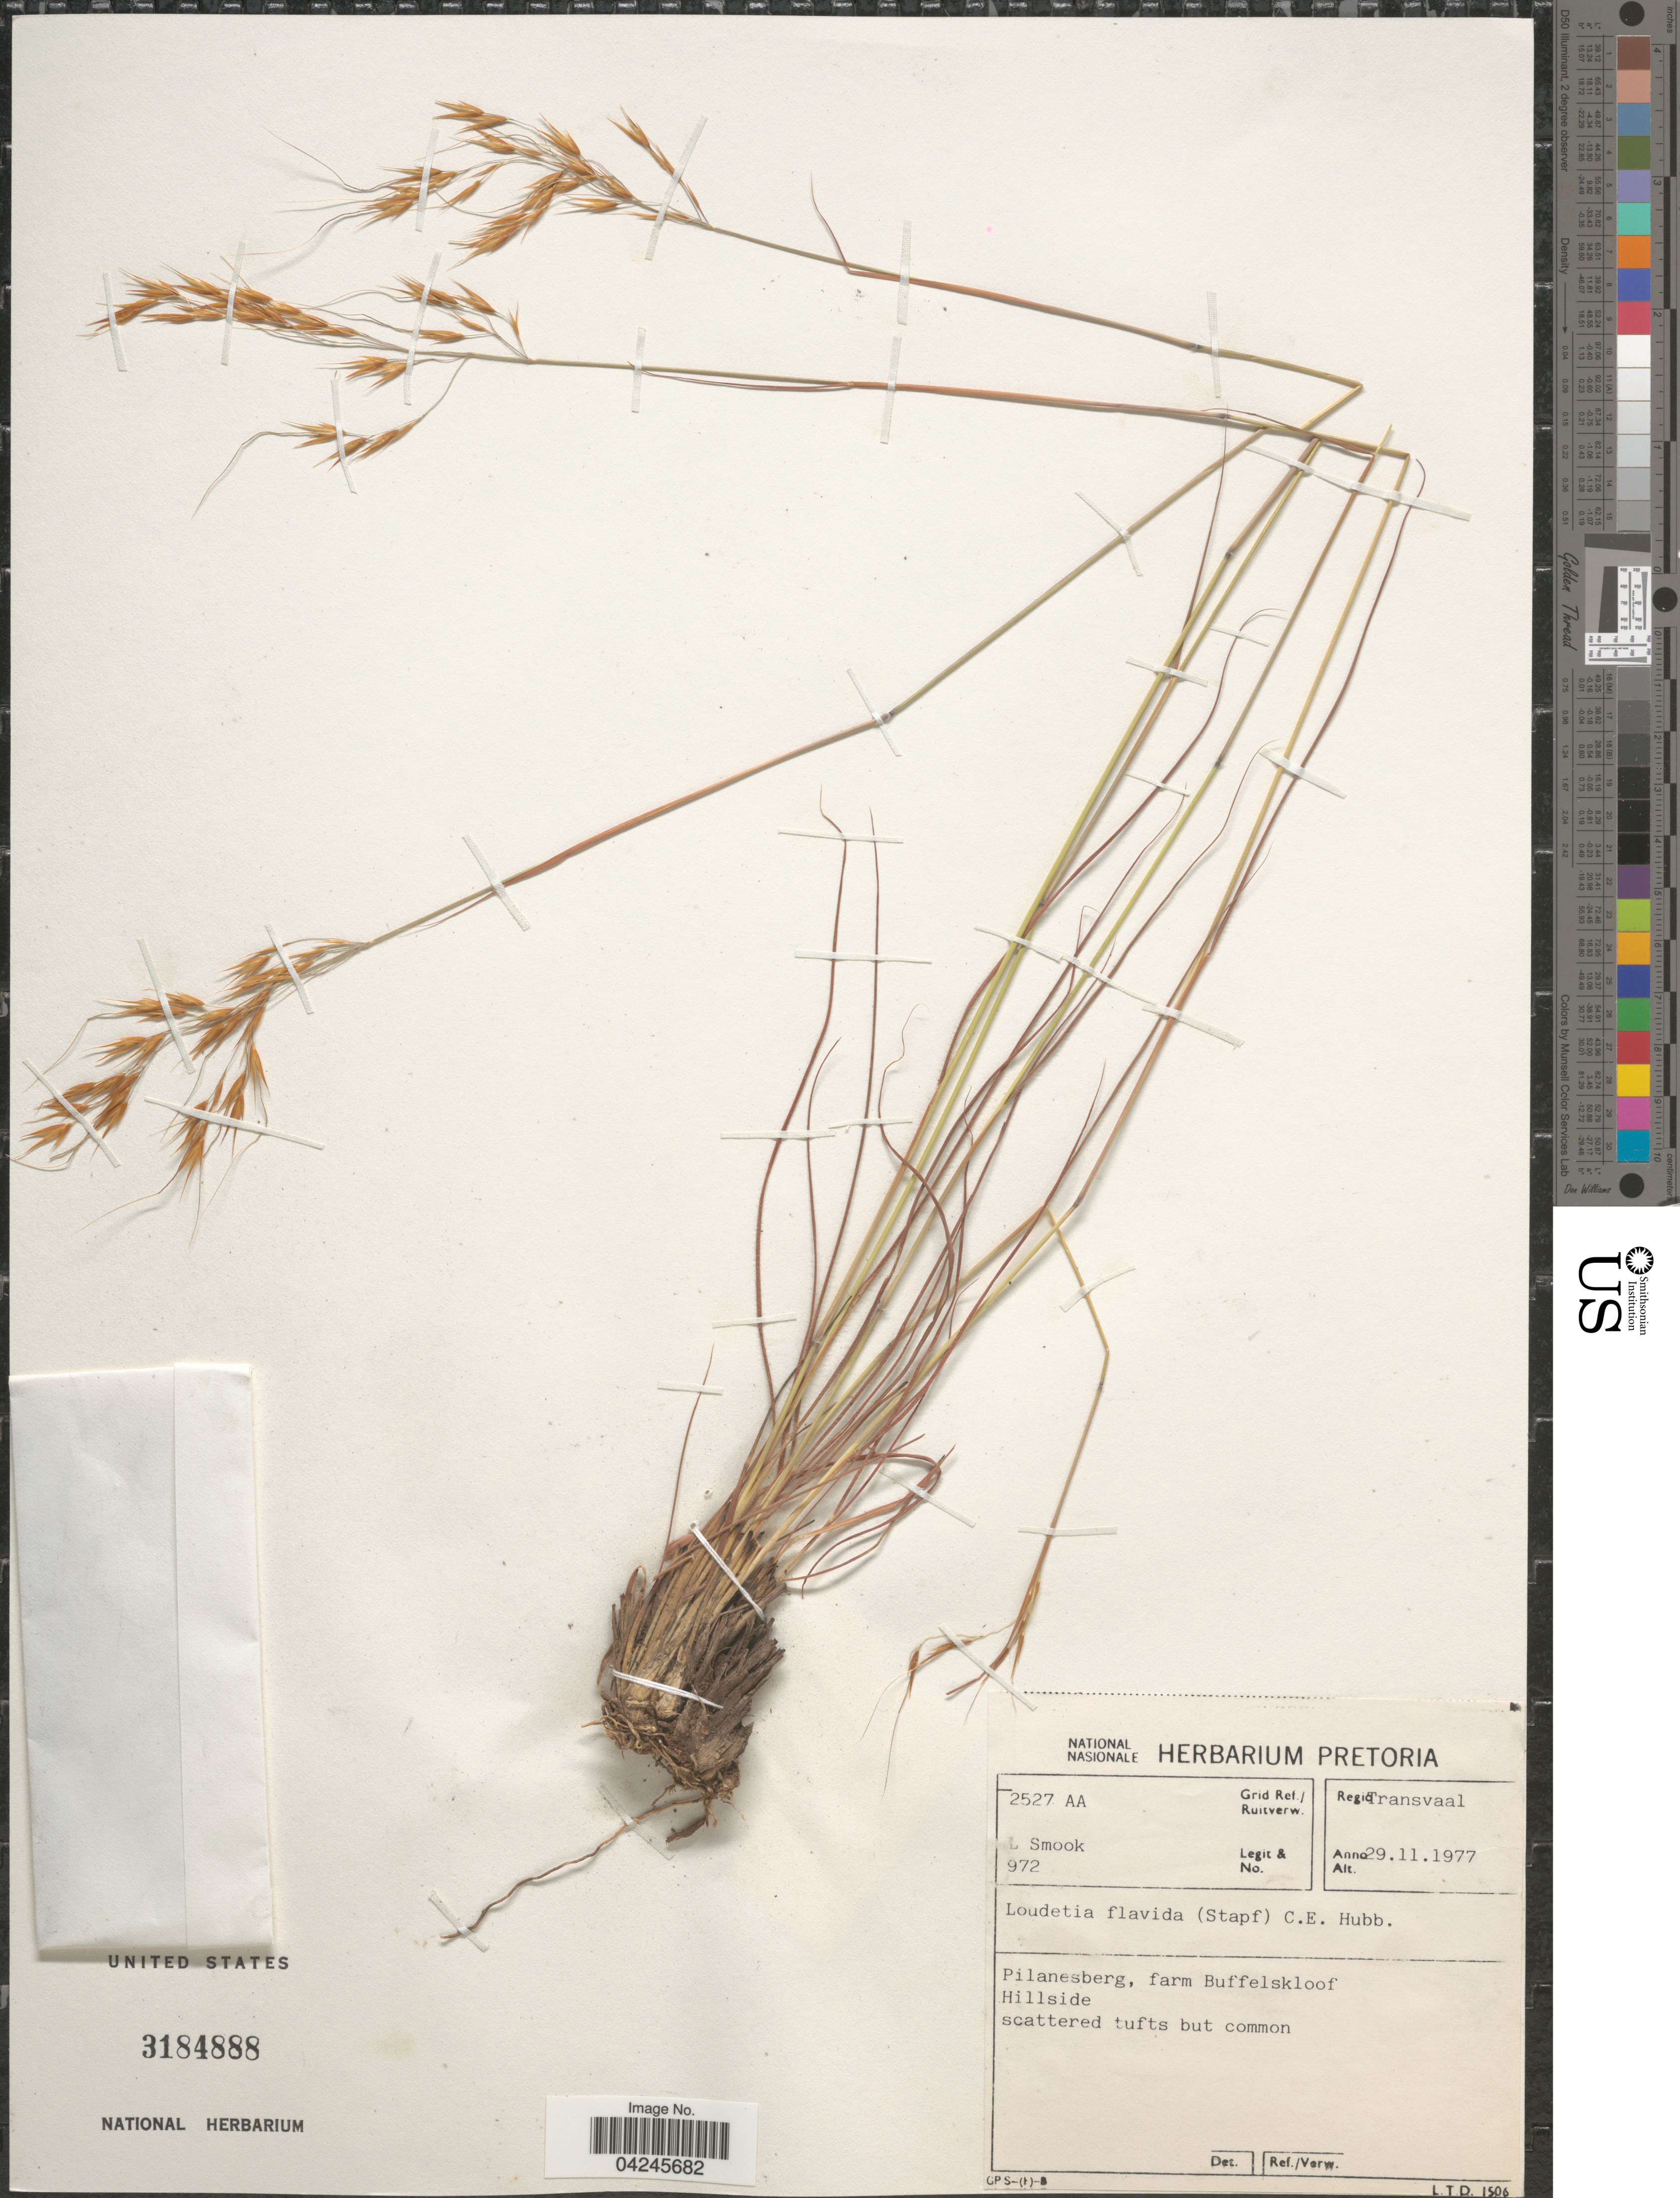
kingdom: Plantae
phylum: Tracheophyta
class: Liliopsida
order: Poales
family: Poaceae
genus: Loudetia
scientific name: Loudetia flavida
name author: (Stapf) C.E. Hubb.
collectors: L. Smook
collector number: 972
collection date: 1977-11-29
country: South Africa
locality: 2527 AA Grid Ref./ Ruitverw. Regio Transvaal. Pilanesberg, farm Buffelskloof. Hillside.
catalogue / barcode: US 3184888